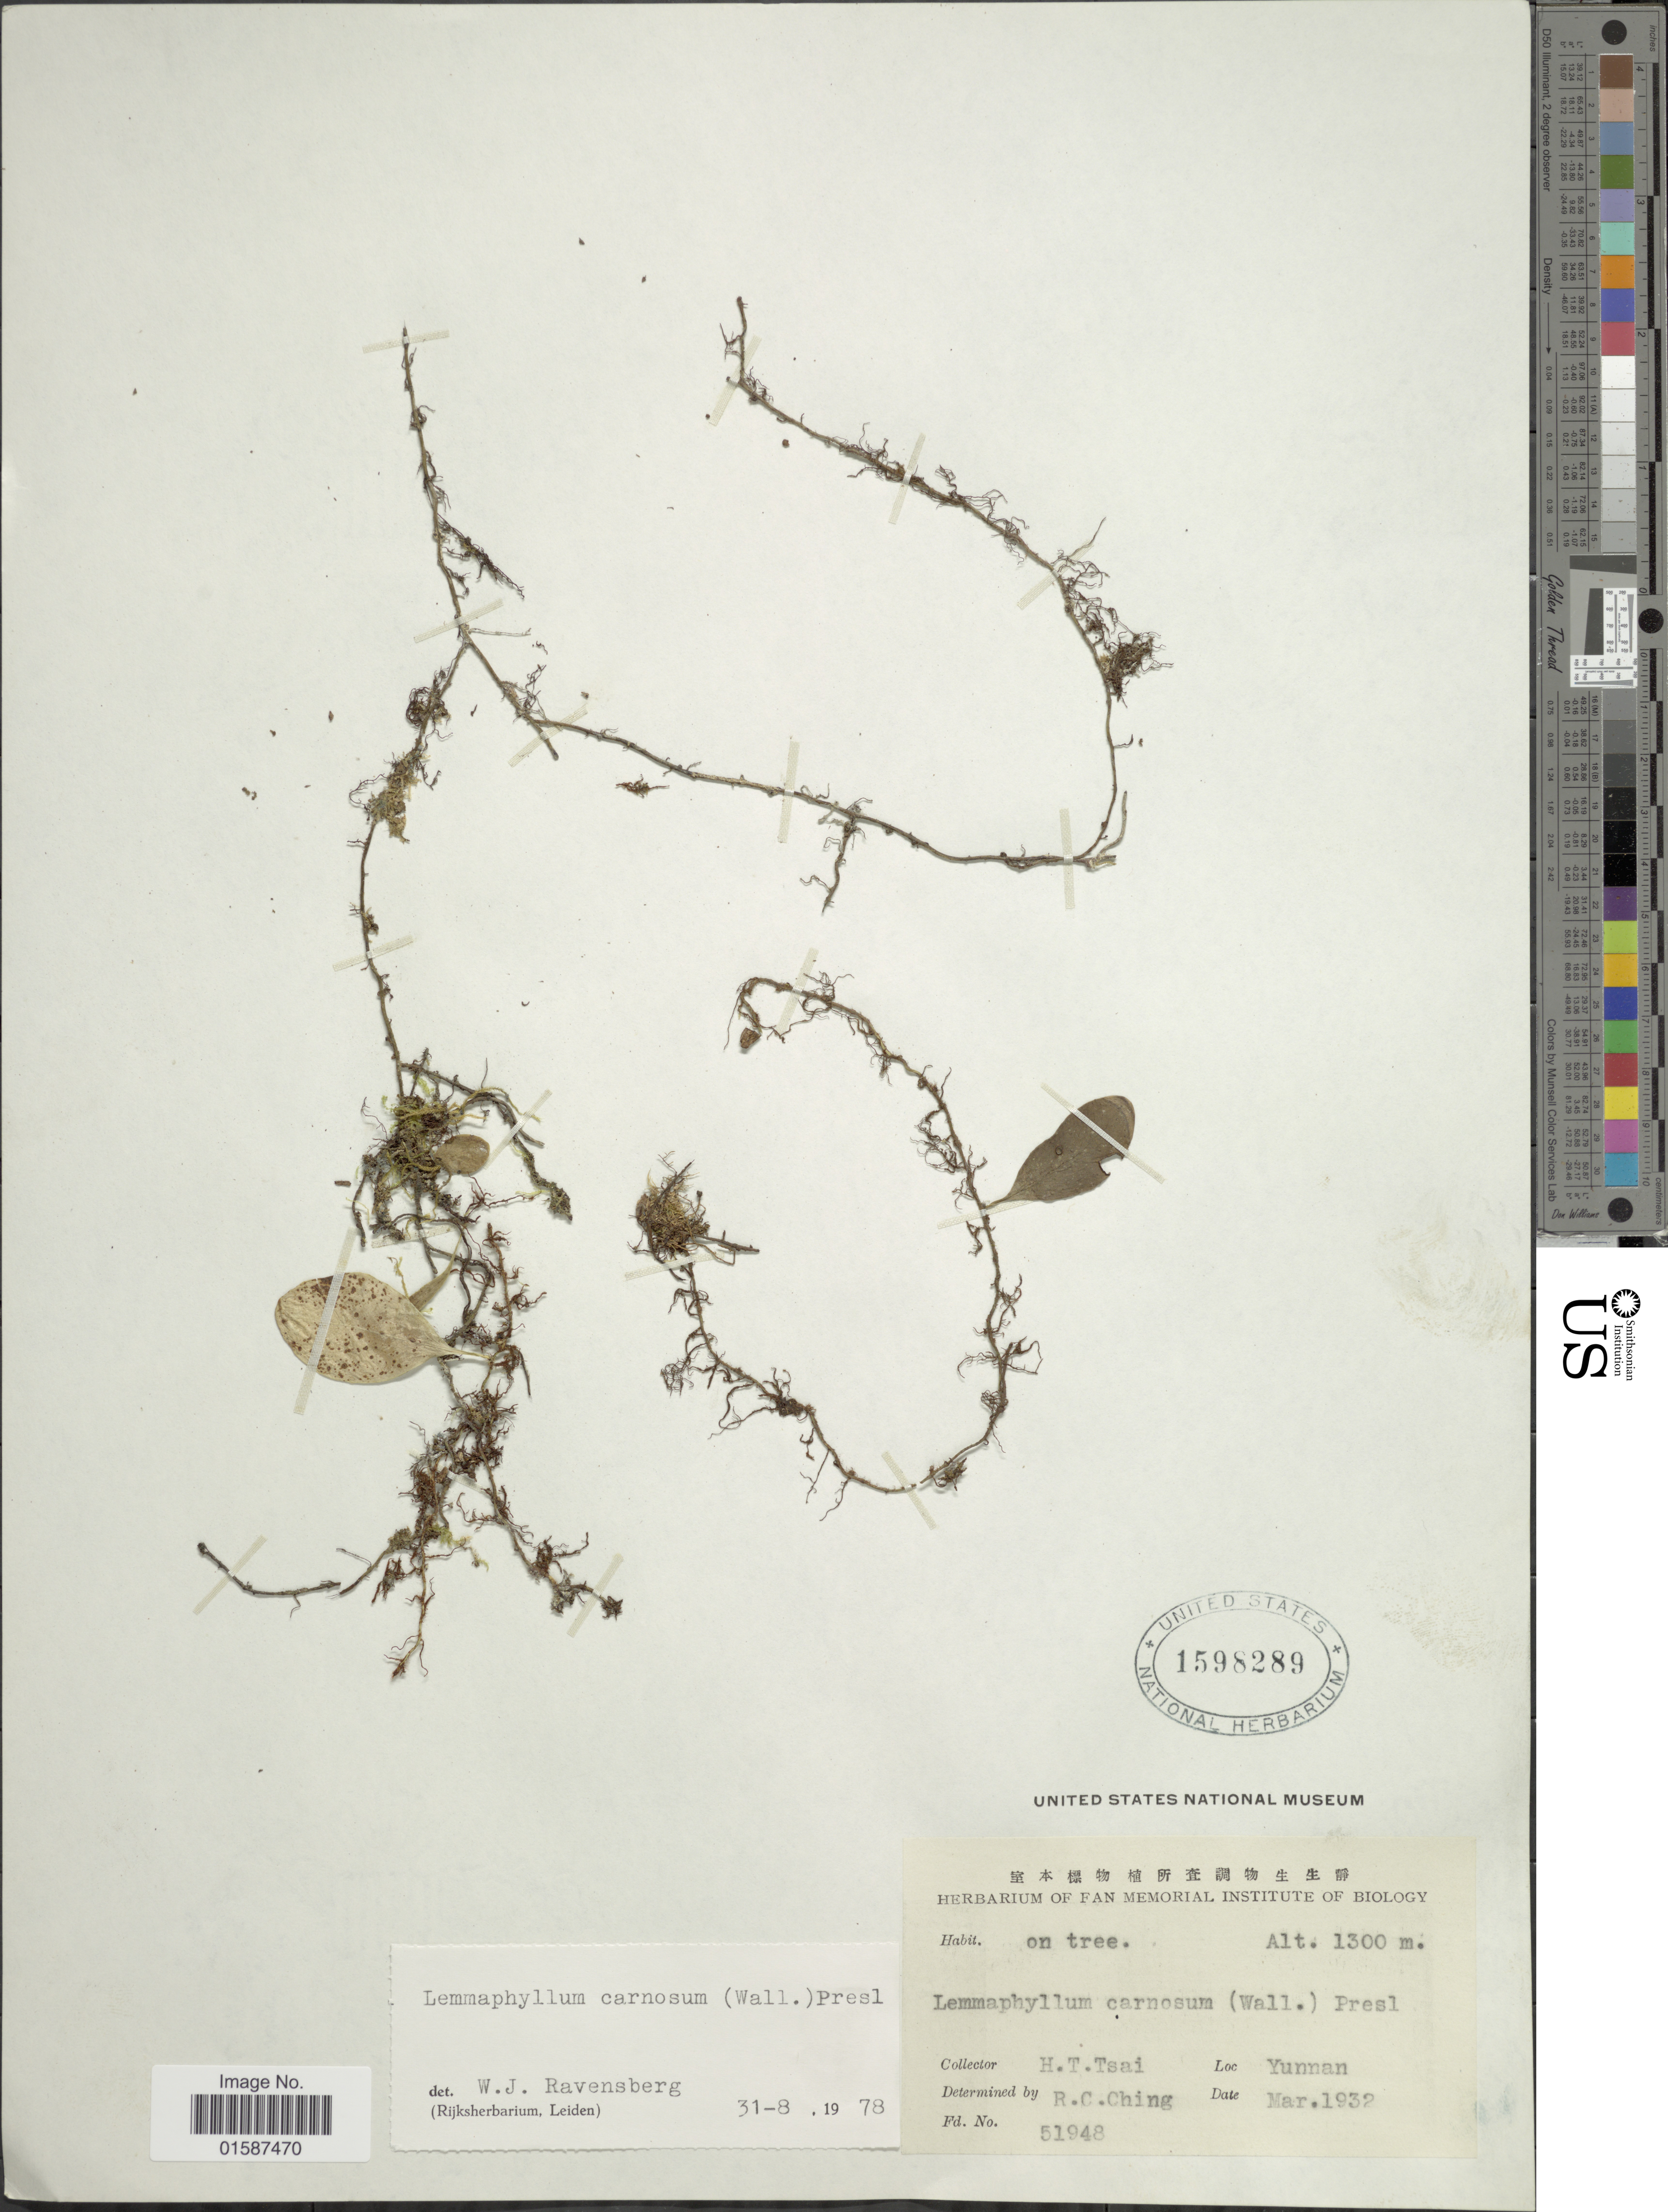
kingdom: Plantae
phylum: Tracheophyta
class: Polypodiopsida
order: Polypodiales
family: Polypodiaceae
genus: Lemmaphyllum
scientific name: Lemmaphyllum carnosum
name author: (J. Sm. ex Hook.) C. Presl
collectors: H. Tsai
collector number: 51948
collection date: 1932-03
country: China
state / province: Yunnan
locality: Yunnan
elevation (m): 1300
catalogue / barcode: US 1598289